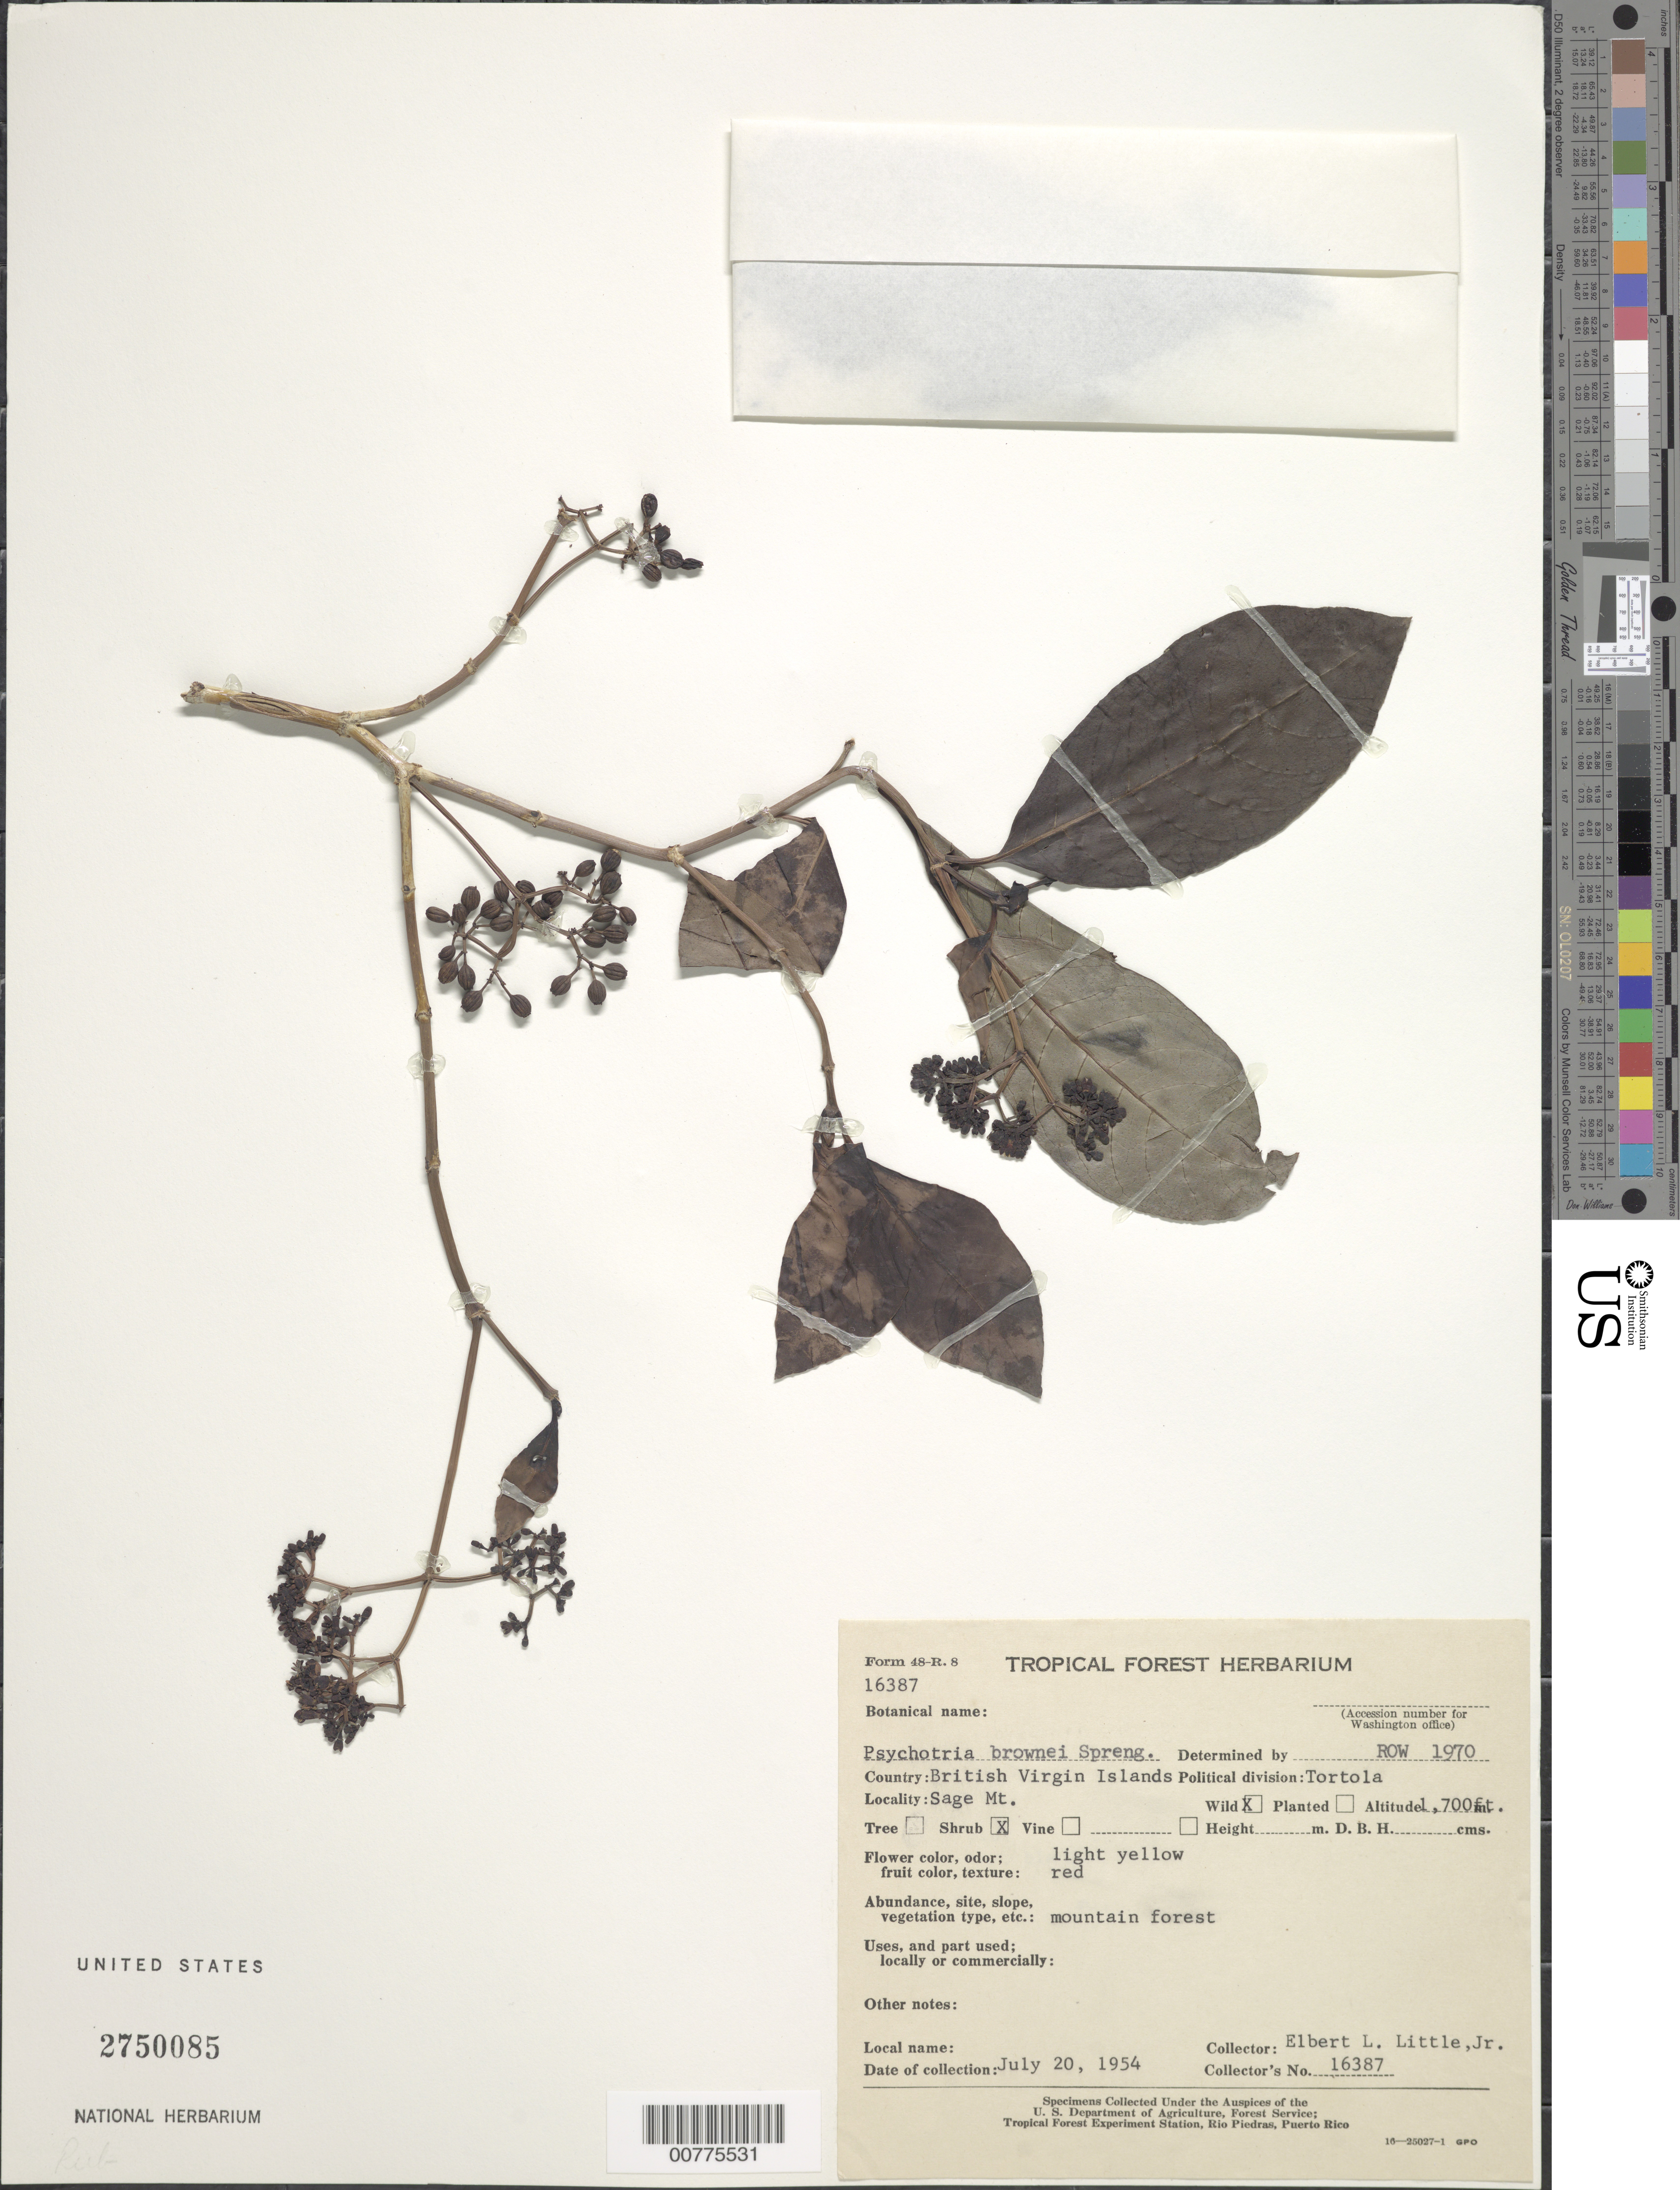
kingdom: Plantae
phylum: Tracheophyta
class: Magnoliopsida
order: Gentianales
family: Rubiaceae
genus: Psychotria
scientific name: Psychotria glabrata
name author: Sw.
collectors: E. L. Little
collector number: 16387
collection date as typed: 20 Jul 1954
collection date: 1954-07-20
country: British Virgin Islands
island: Tortola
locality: Sage Mt.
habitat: Mountain forest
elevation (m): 213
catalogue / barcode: US 2750085